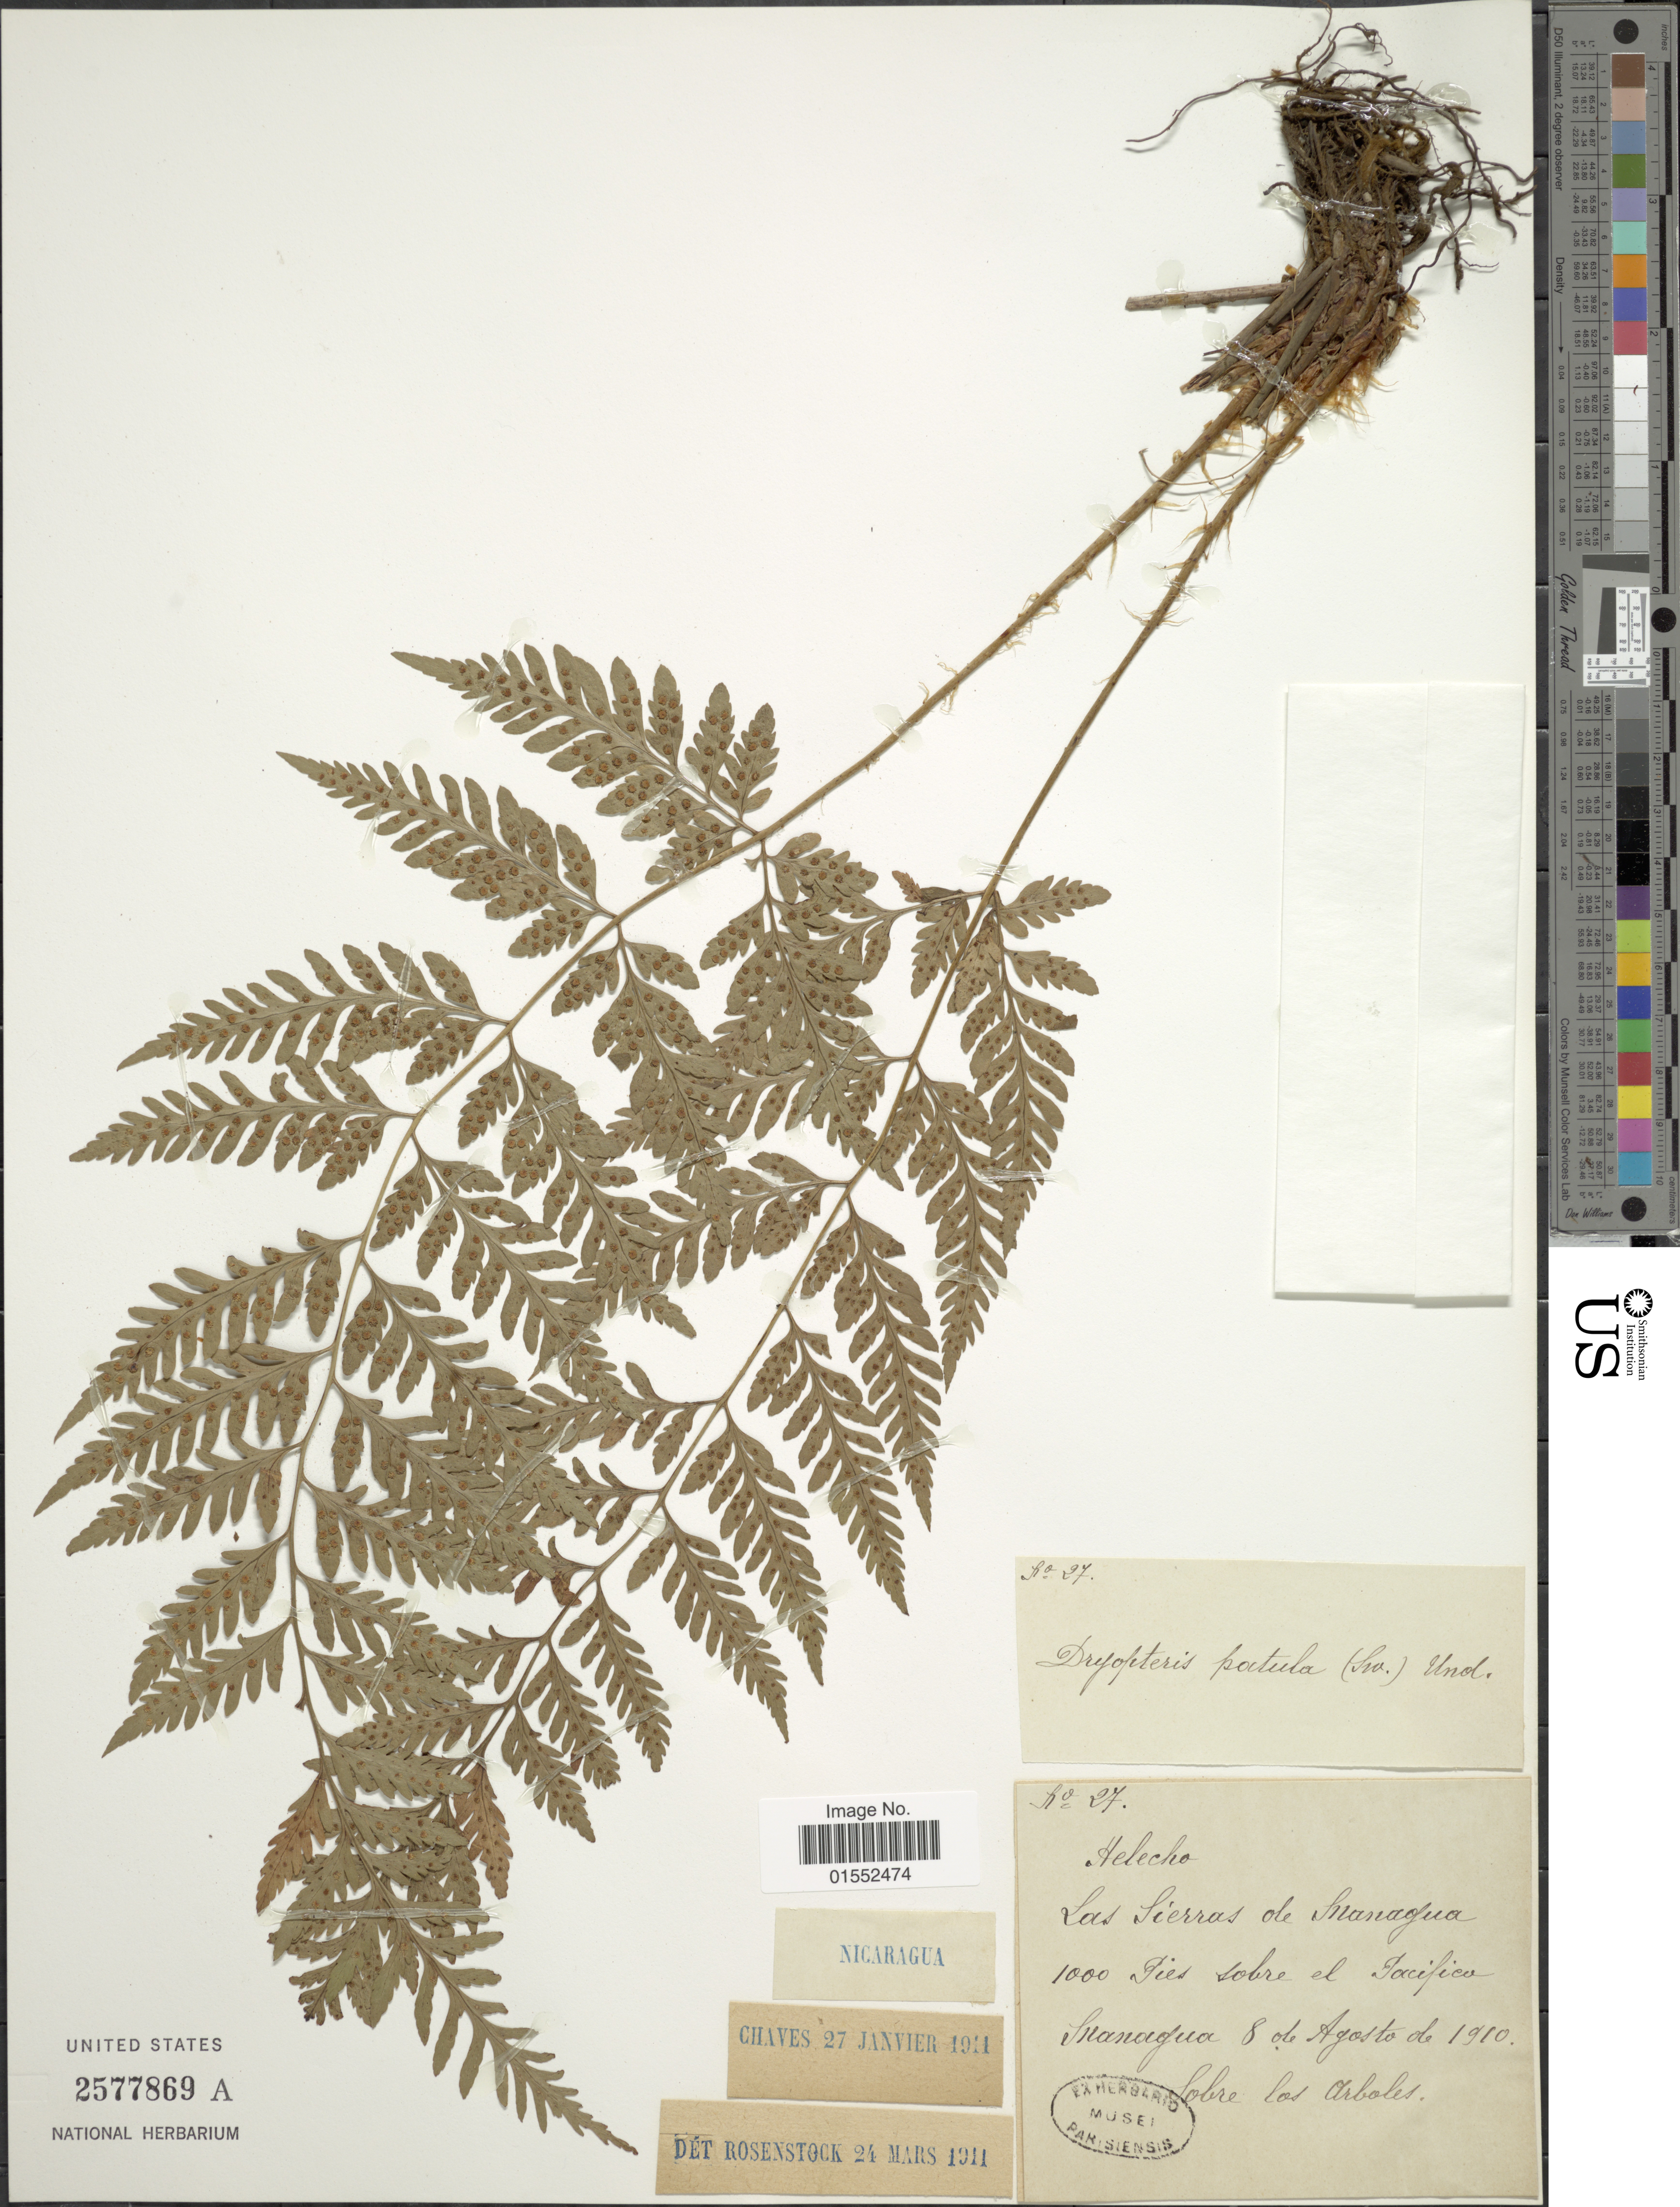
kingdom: Plantae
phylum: Tracheophyta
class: Polypodiopsida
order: Polypodiales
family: Dryopteridaceae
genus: Dryopteris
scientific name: Dryopteris patula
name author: (Sw.) Underw.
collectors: ex herb. Mus. Paris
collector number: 27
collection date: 1910-08-08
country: Ecuador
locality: Helecho. Las Sierras de Snangua 1000 Pies sobre el Pacifico snanagua [interpreted]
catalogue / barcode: US 2577869A